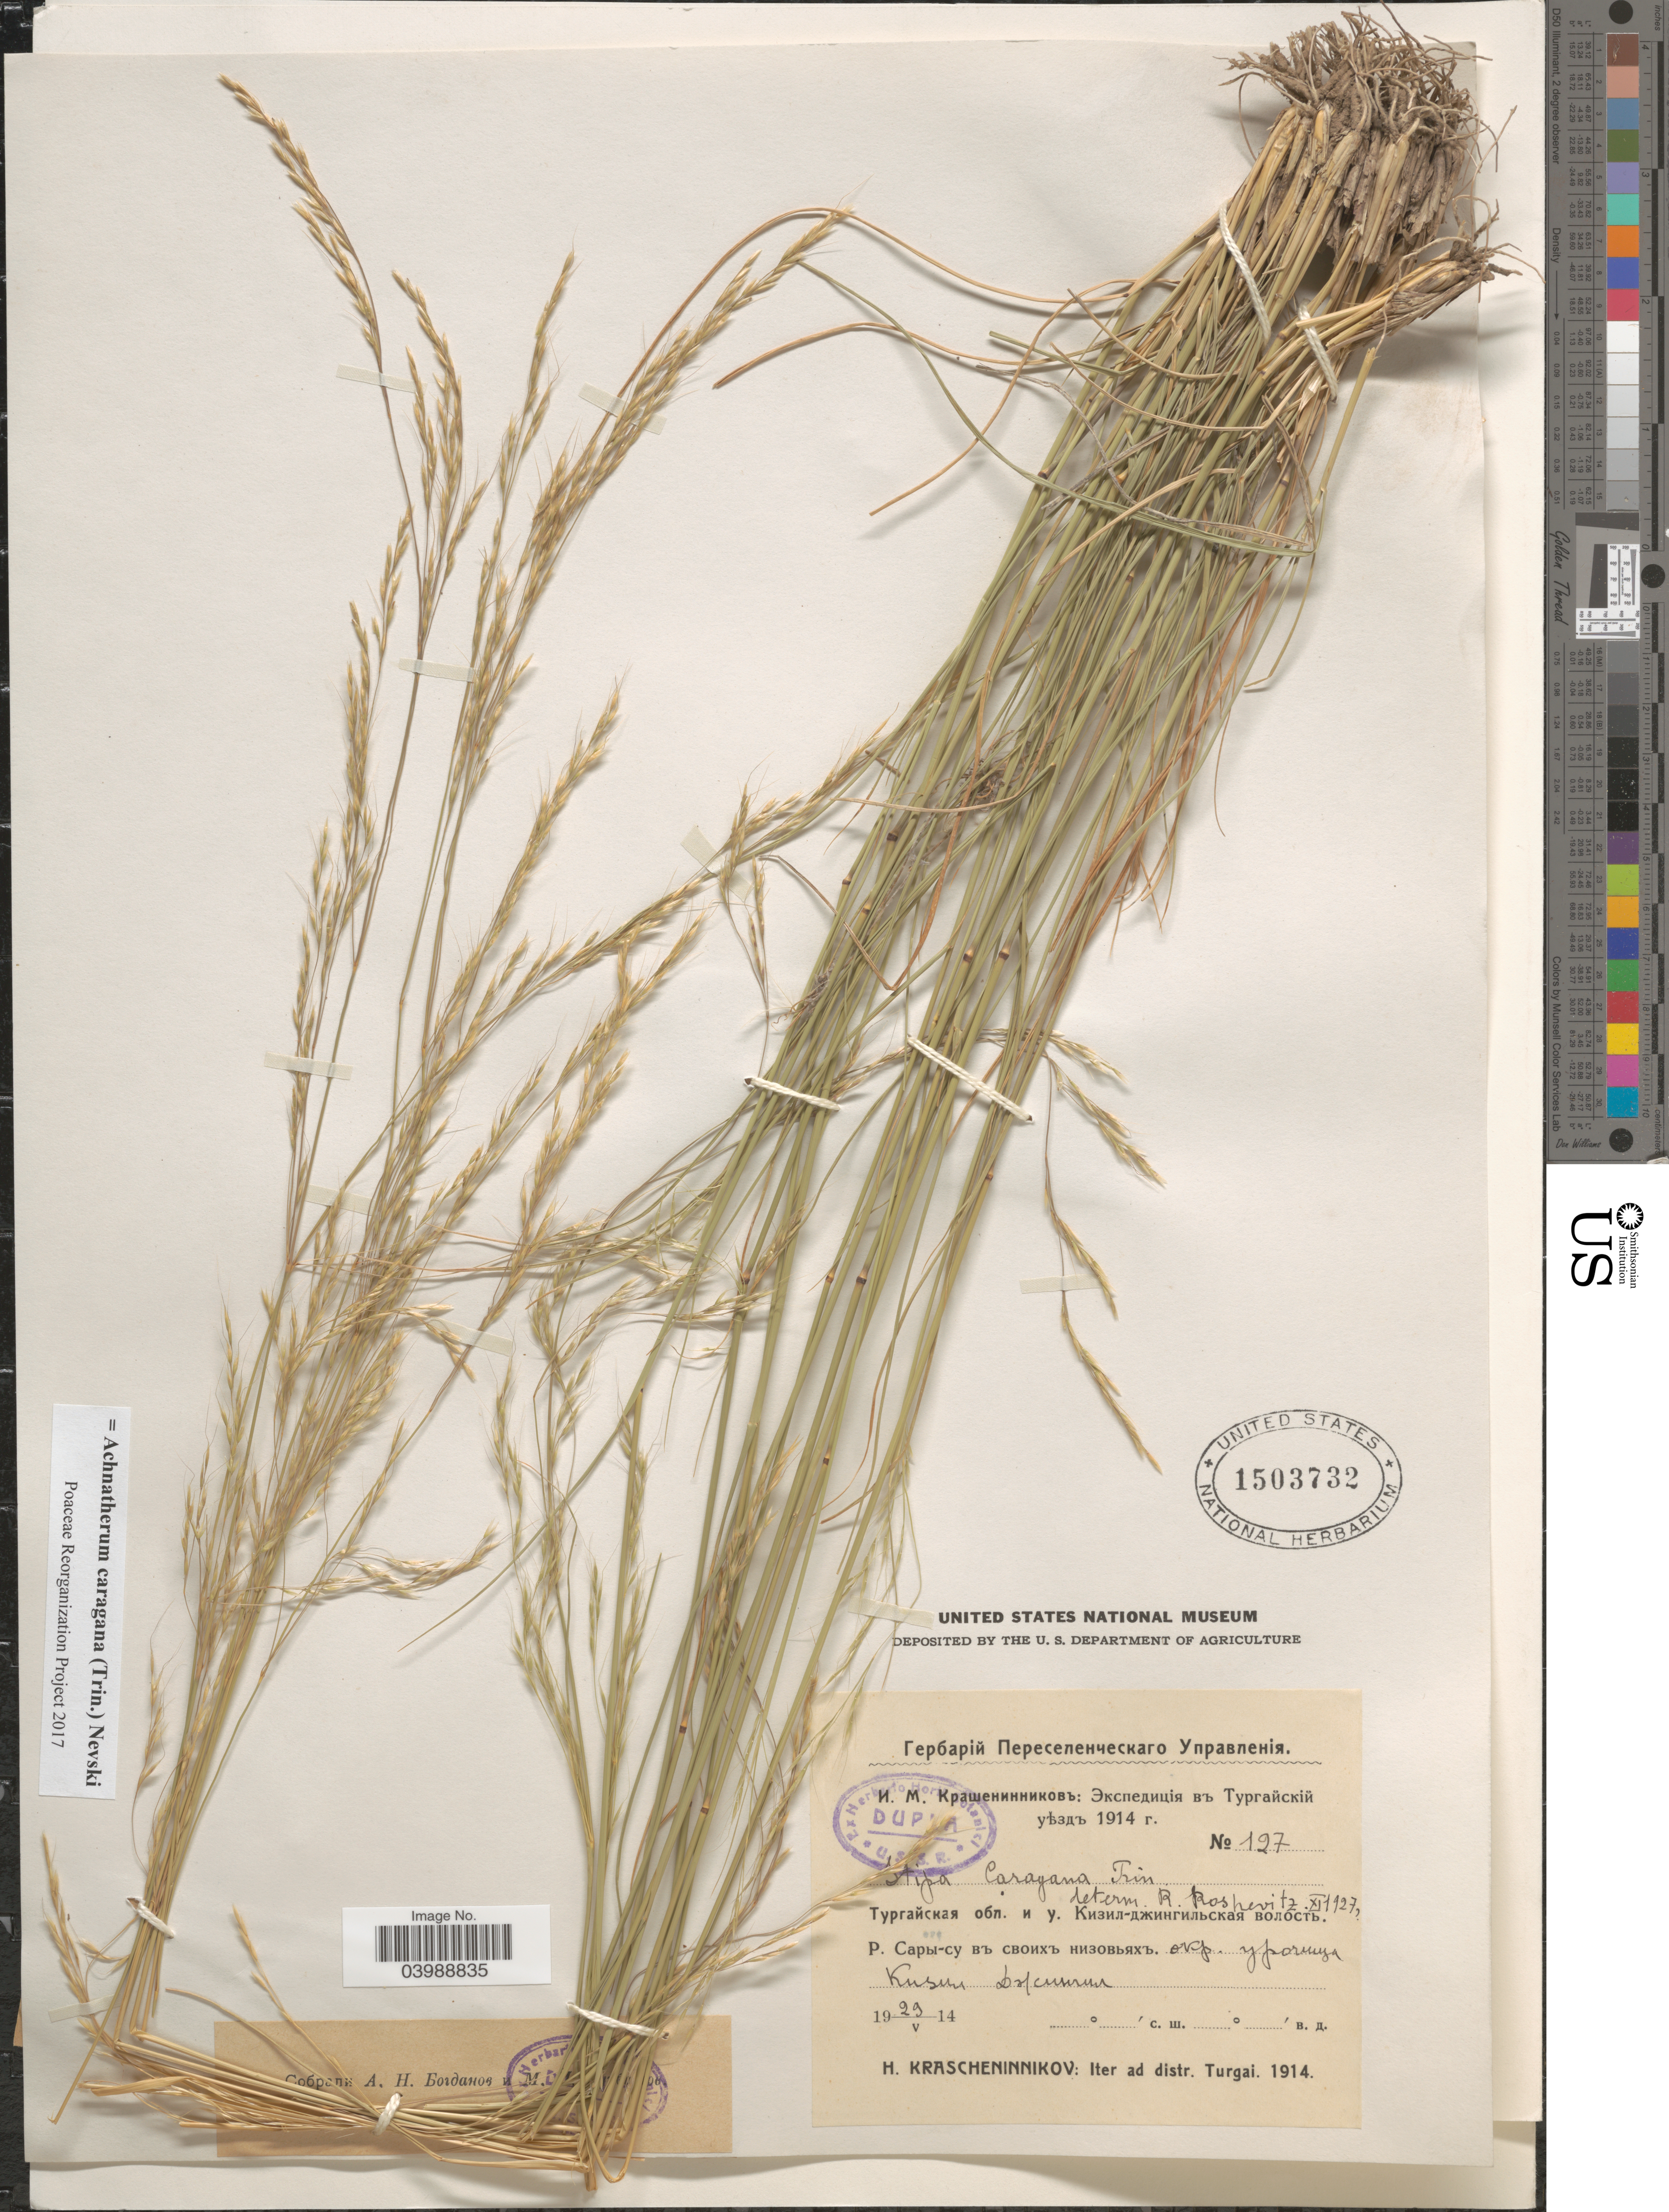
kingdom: Plantae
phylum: Tracheophyta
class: Liliopsida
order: Poales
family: Poaceae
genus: Achnatherum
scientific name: Achnatherum caragana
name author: (Trin.) Nevski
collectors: H. Krascheninnikov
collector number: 127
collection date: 1914-05-29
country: Kazakhstan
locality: X. Iter ad distr. Turgai.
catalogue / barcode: US 1503732